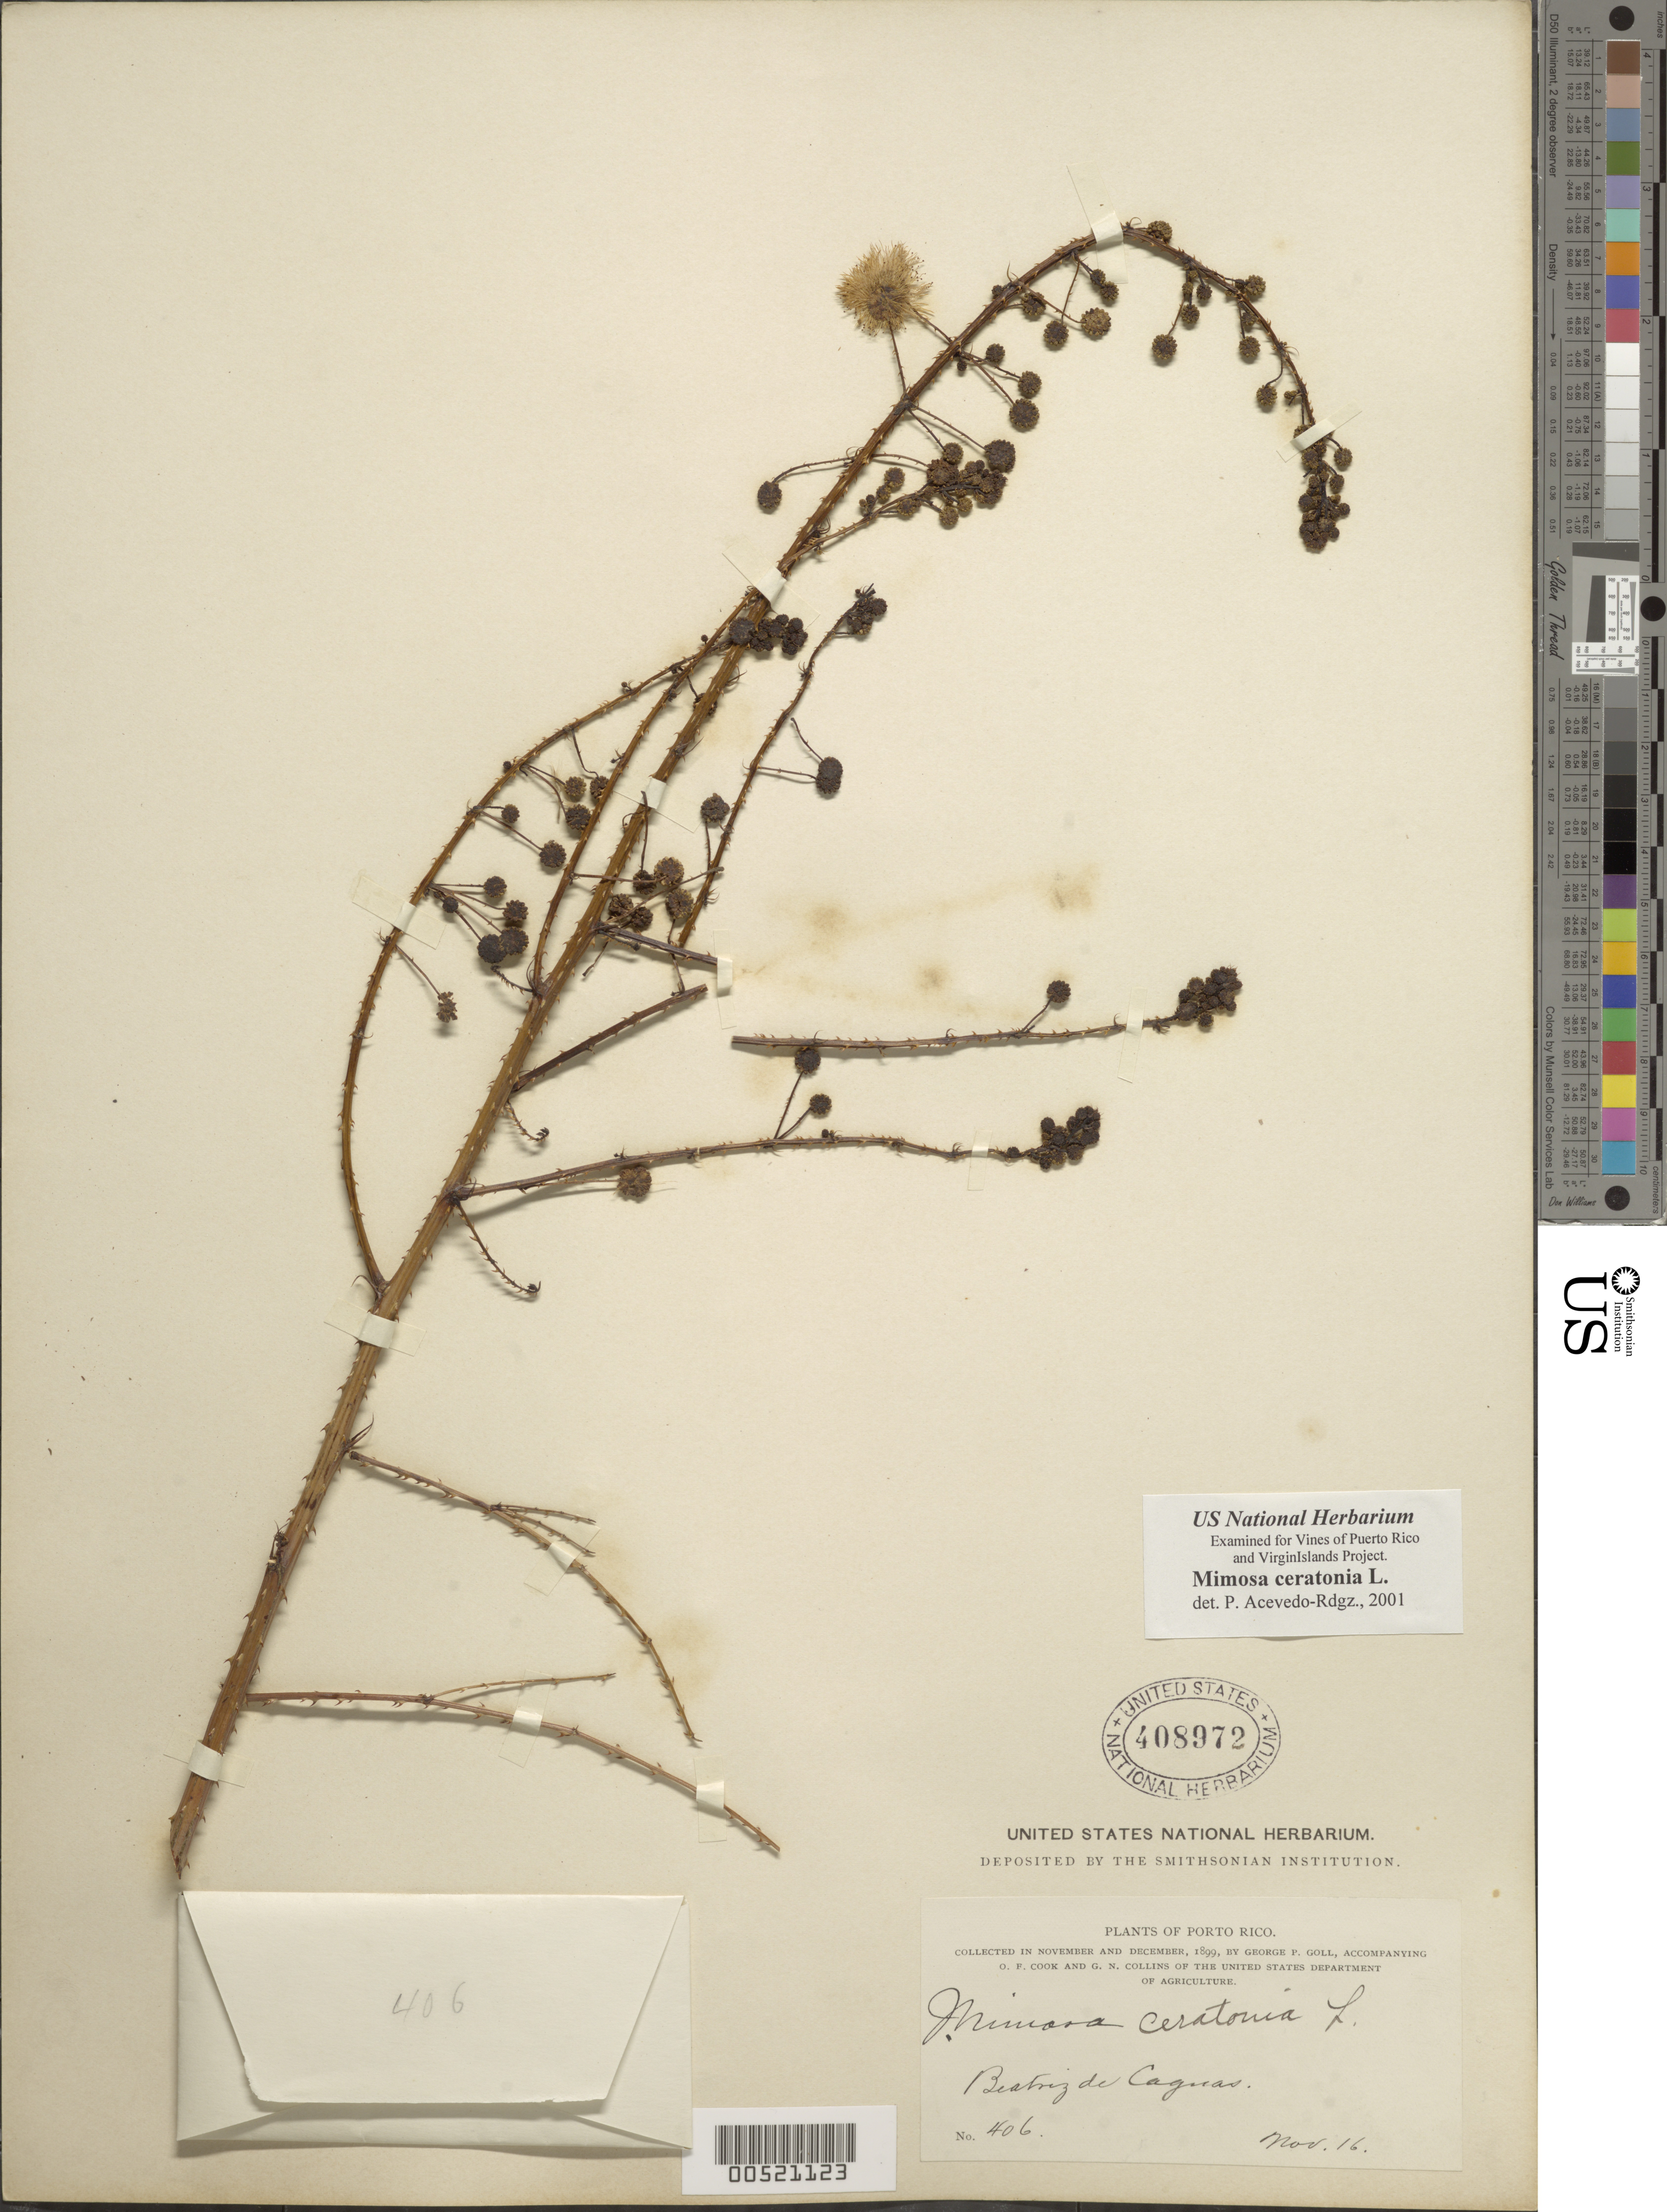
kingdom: Plantae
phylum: Tracheophyta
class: Magnoliopsida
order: Fabales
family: Fabaceae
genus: Mimosa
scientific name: Mimosa ceratonia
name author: L.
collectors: G. Goll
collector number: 406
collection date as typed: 16 Nov 1899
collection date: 1899-11-16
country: Puerto Rico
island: Greater Antilles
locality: Beatriz de Caguas.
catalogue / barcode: US 408972